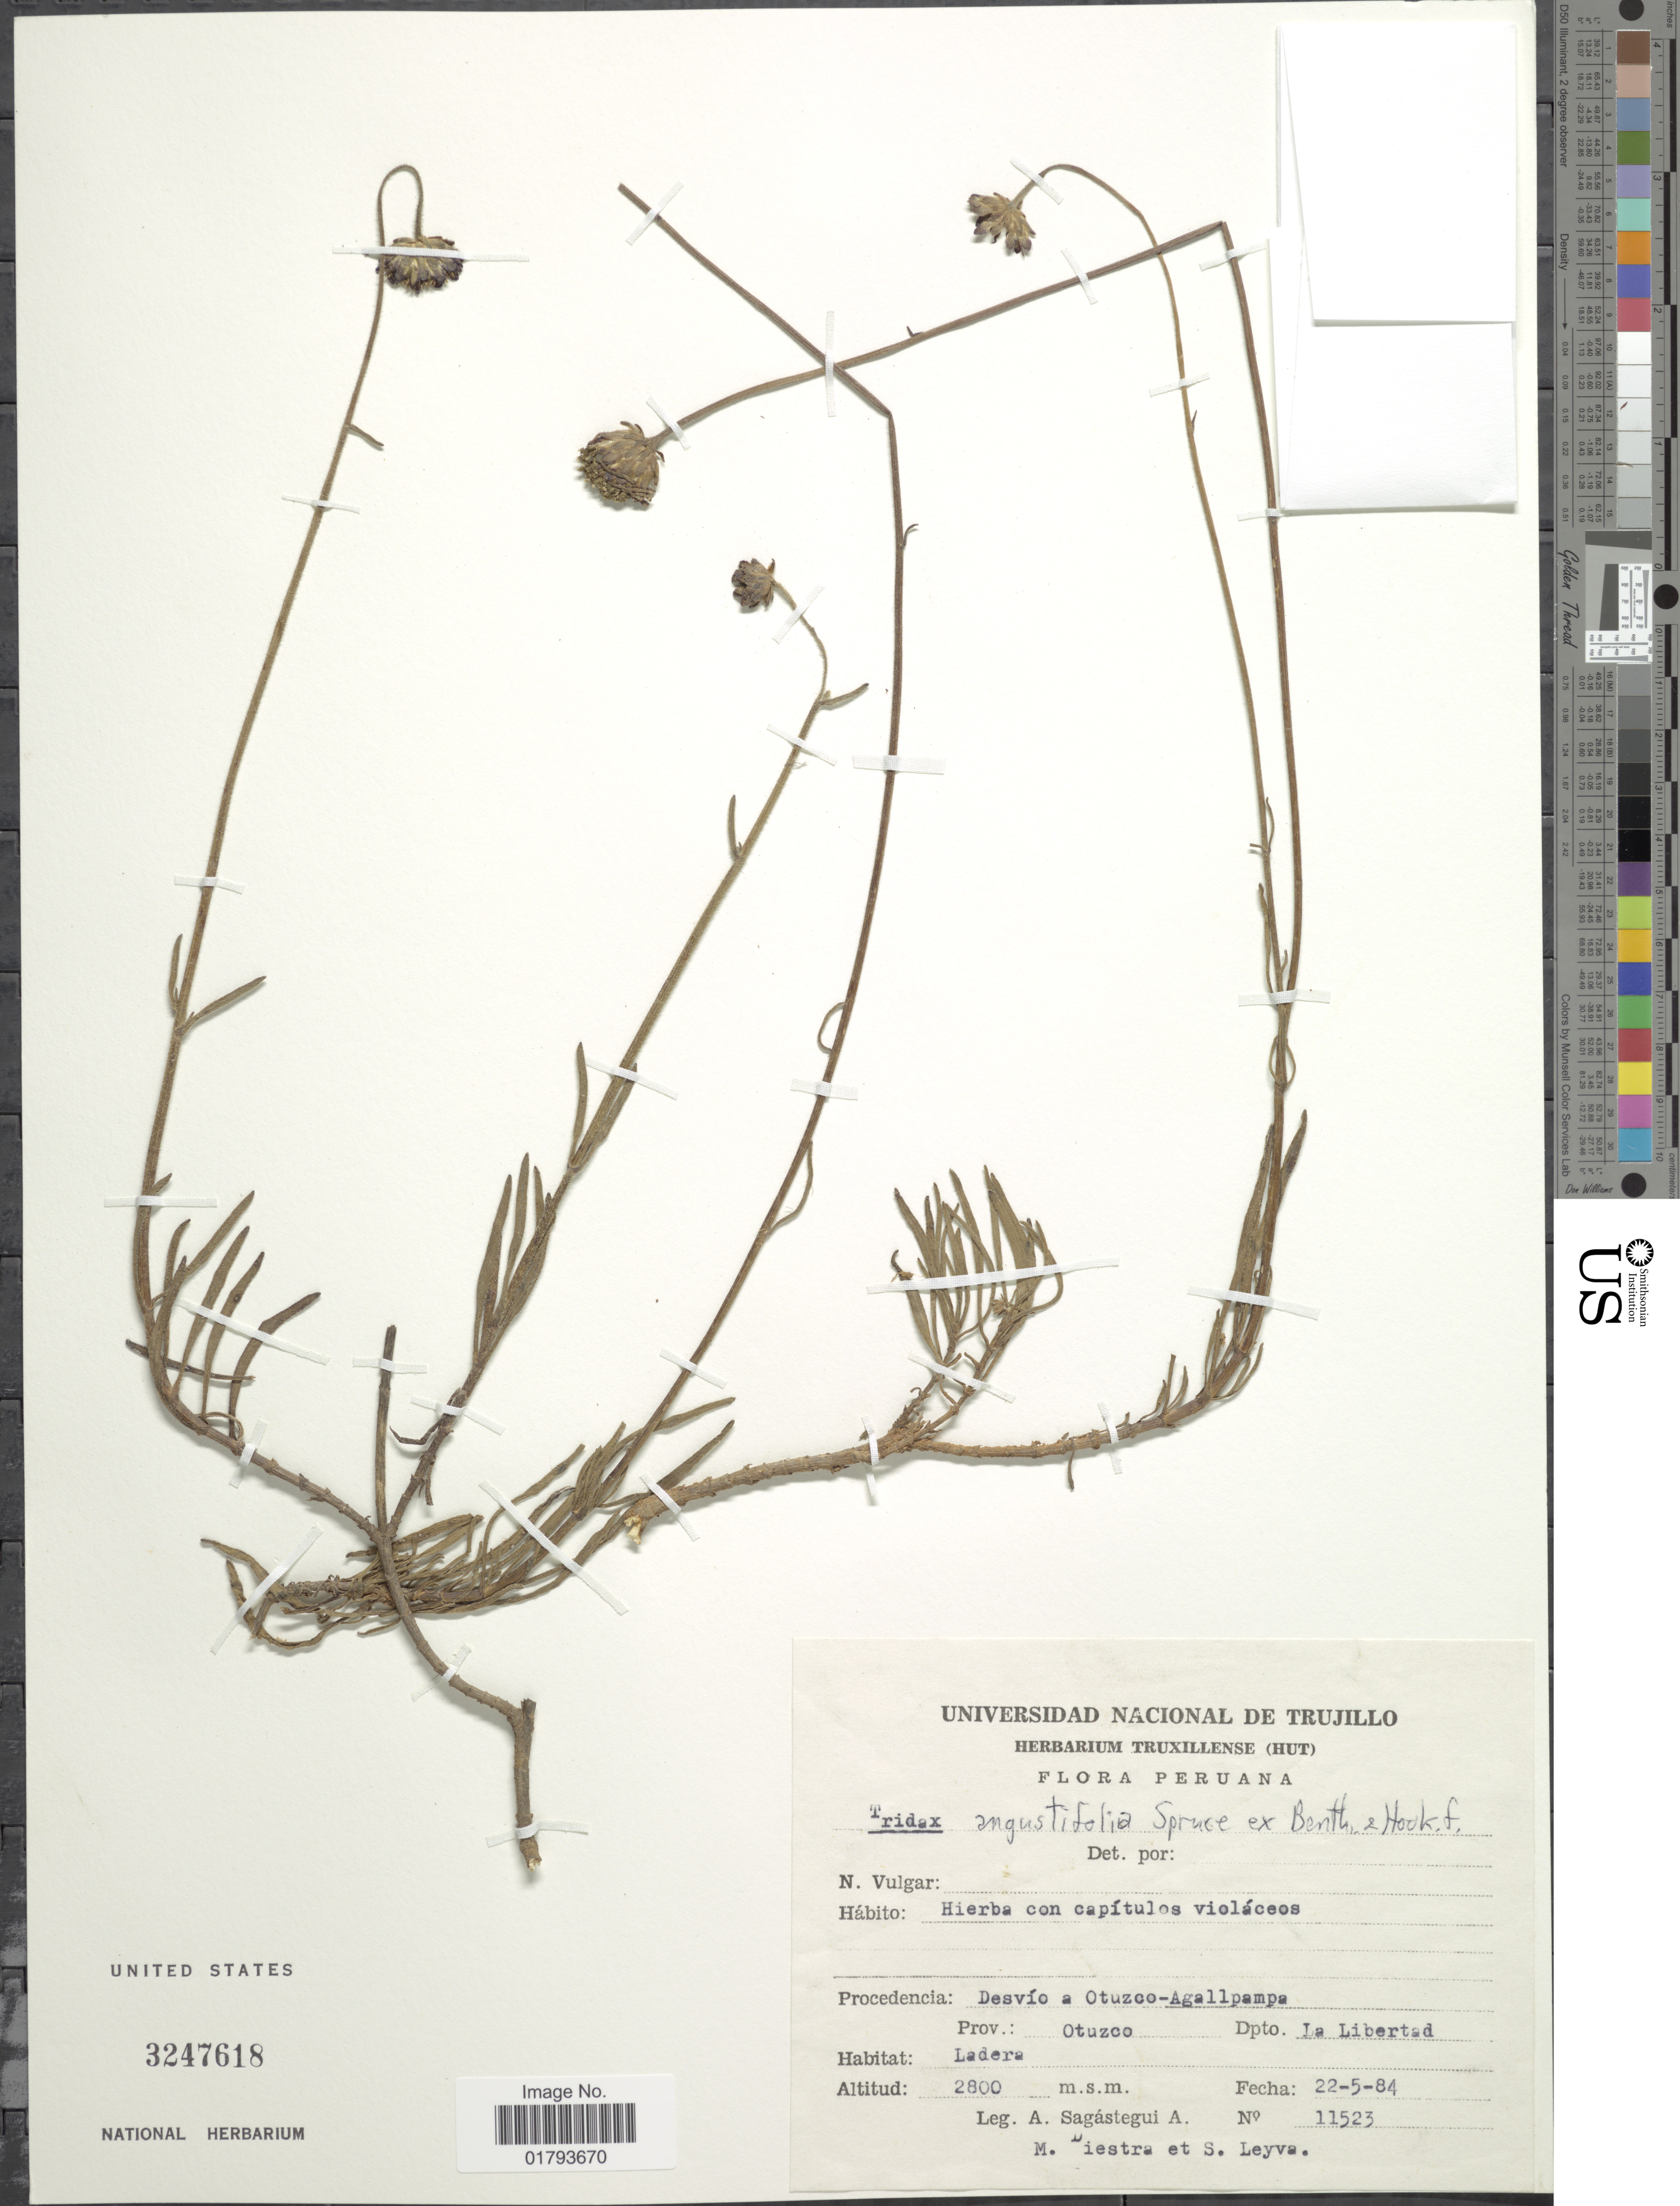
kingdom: Plantae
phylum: Tracheophyta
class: Magnoliopsida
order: Asterales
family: Asteraceae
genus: Tridax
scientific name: Tridax angustifolia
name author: Spruce ex Benth. & Hook. f.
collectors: A. Sagástegui A., M. Diestra & S. Leyva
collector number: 11523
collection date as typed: Transcribed d/m/y: 22/5/84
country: Peru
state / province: La Libertad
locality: Procedencia: Desvío a Otuzco-Agallpampa, Prov.: Otuzco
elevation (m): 2800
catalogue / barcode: US 3247618